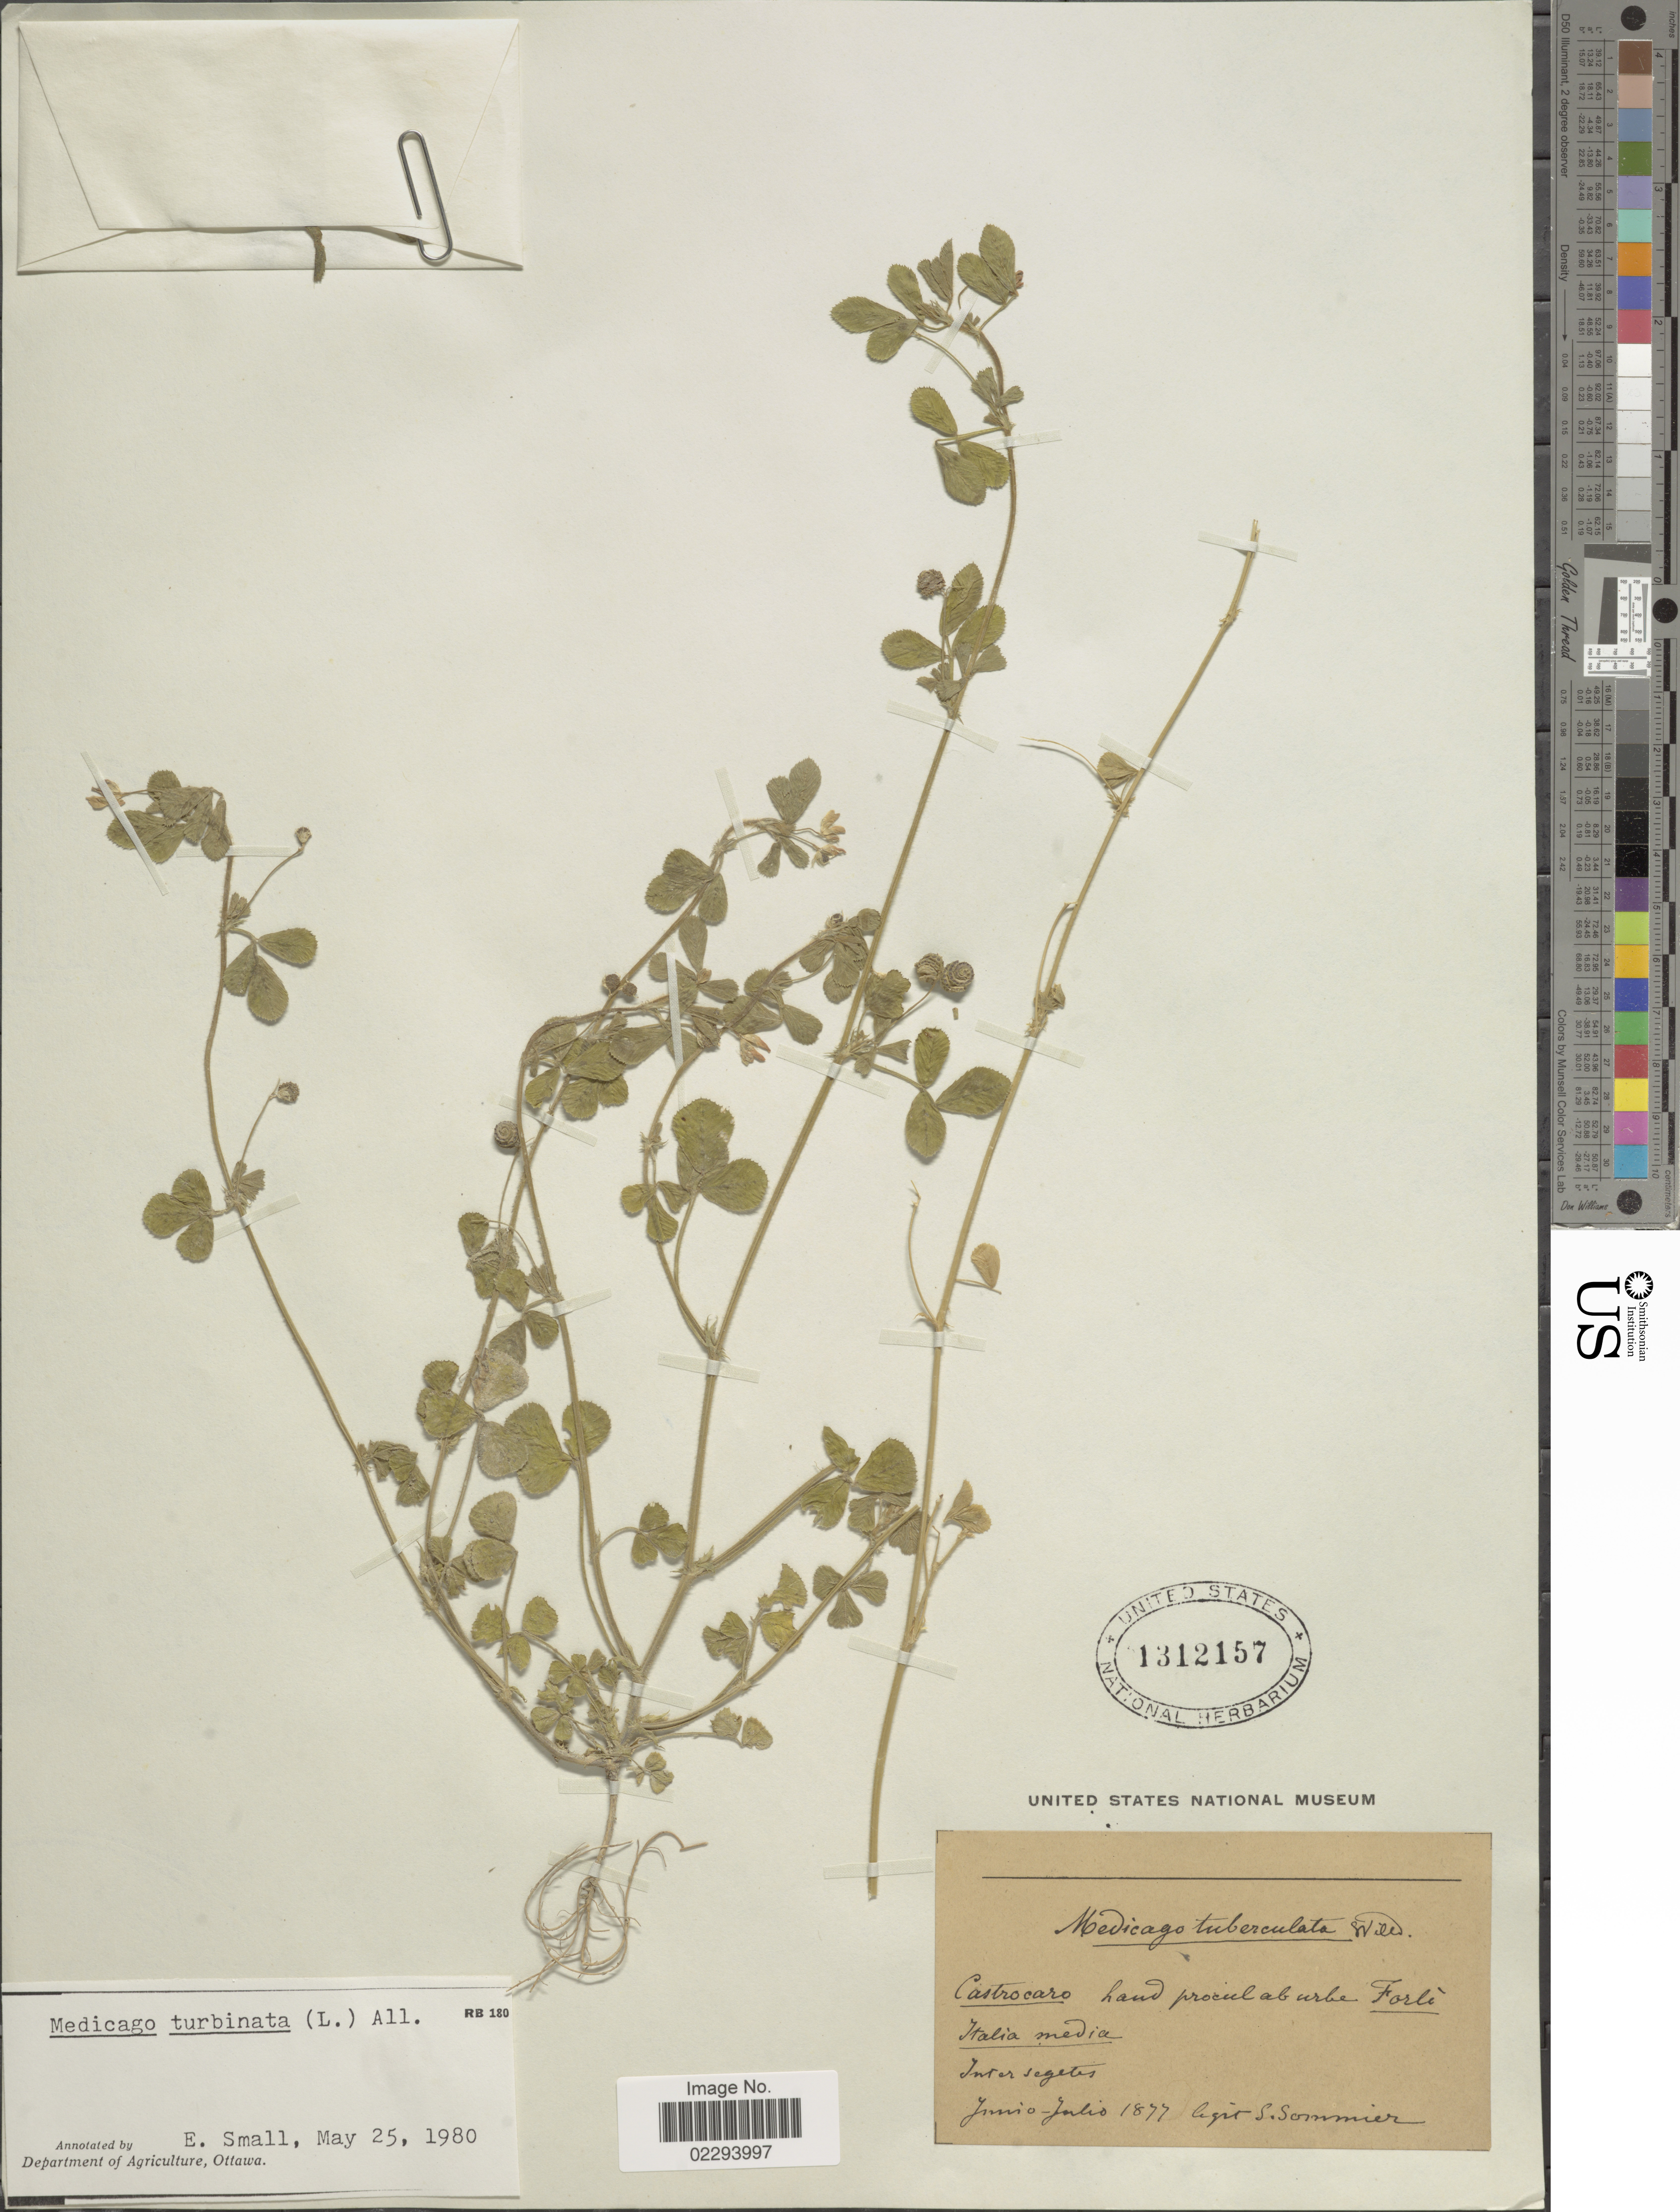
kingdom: Plantae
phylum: Tracheophyta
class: Magnoliopsida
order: Fabales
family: Fabaceae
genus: Medicago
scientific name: Medicago turbinata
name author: (L.) All.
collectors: S. Sommier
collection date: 1877-06/1877-07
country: Italy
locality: Inter media, Inter segetes [interpreted].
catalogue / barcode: US 1312157